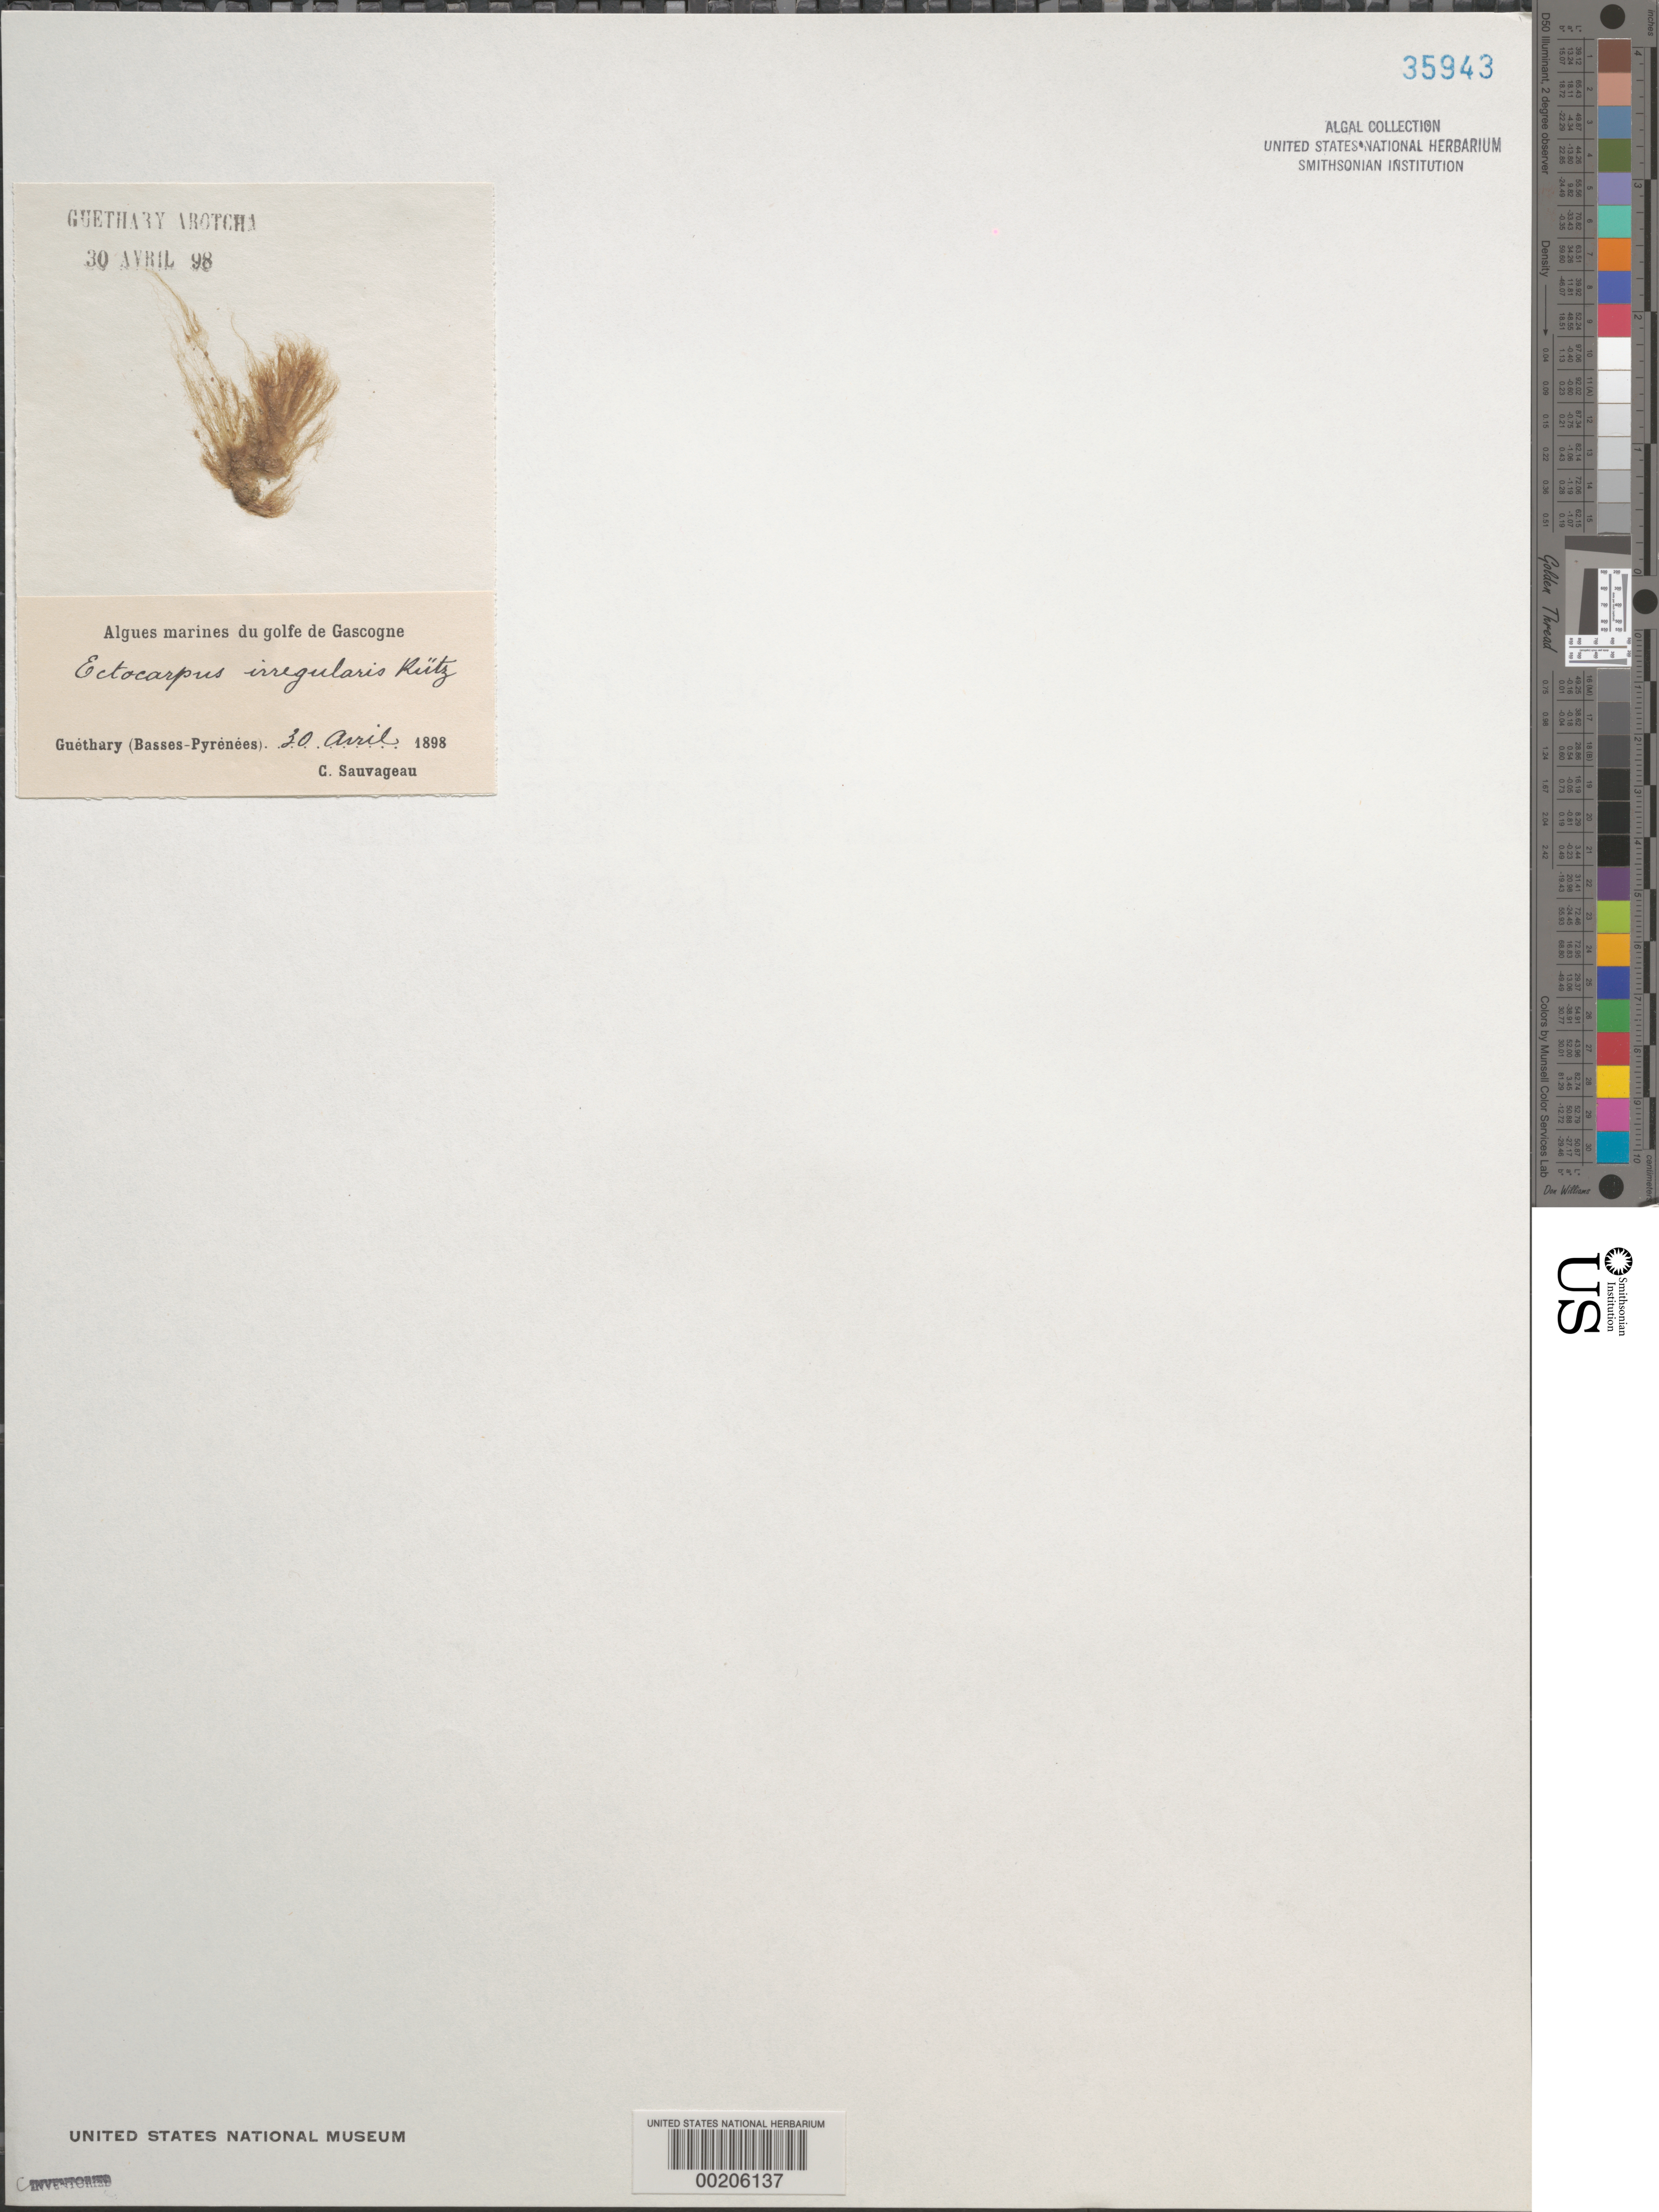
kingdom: Chromista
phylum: Ochrophyta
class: Phaeophyceae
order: Ectocarpales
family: Acinetosporaceae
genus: Feldmannia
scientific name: Feldmannia irregularis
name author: (Kütz.) G. Hamel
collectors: C. F. Sauvageau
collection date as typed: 30 Apr 1898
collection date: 1898-04-30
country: France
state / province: Nouvelle-Aquitaine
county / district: Pyrénées-Atlantiques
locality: Guethary Arotcha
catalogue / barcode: US 35943